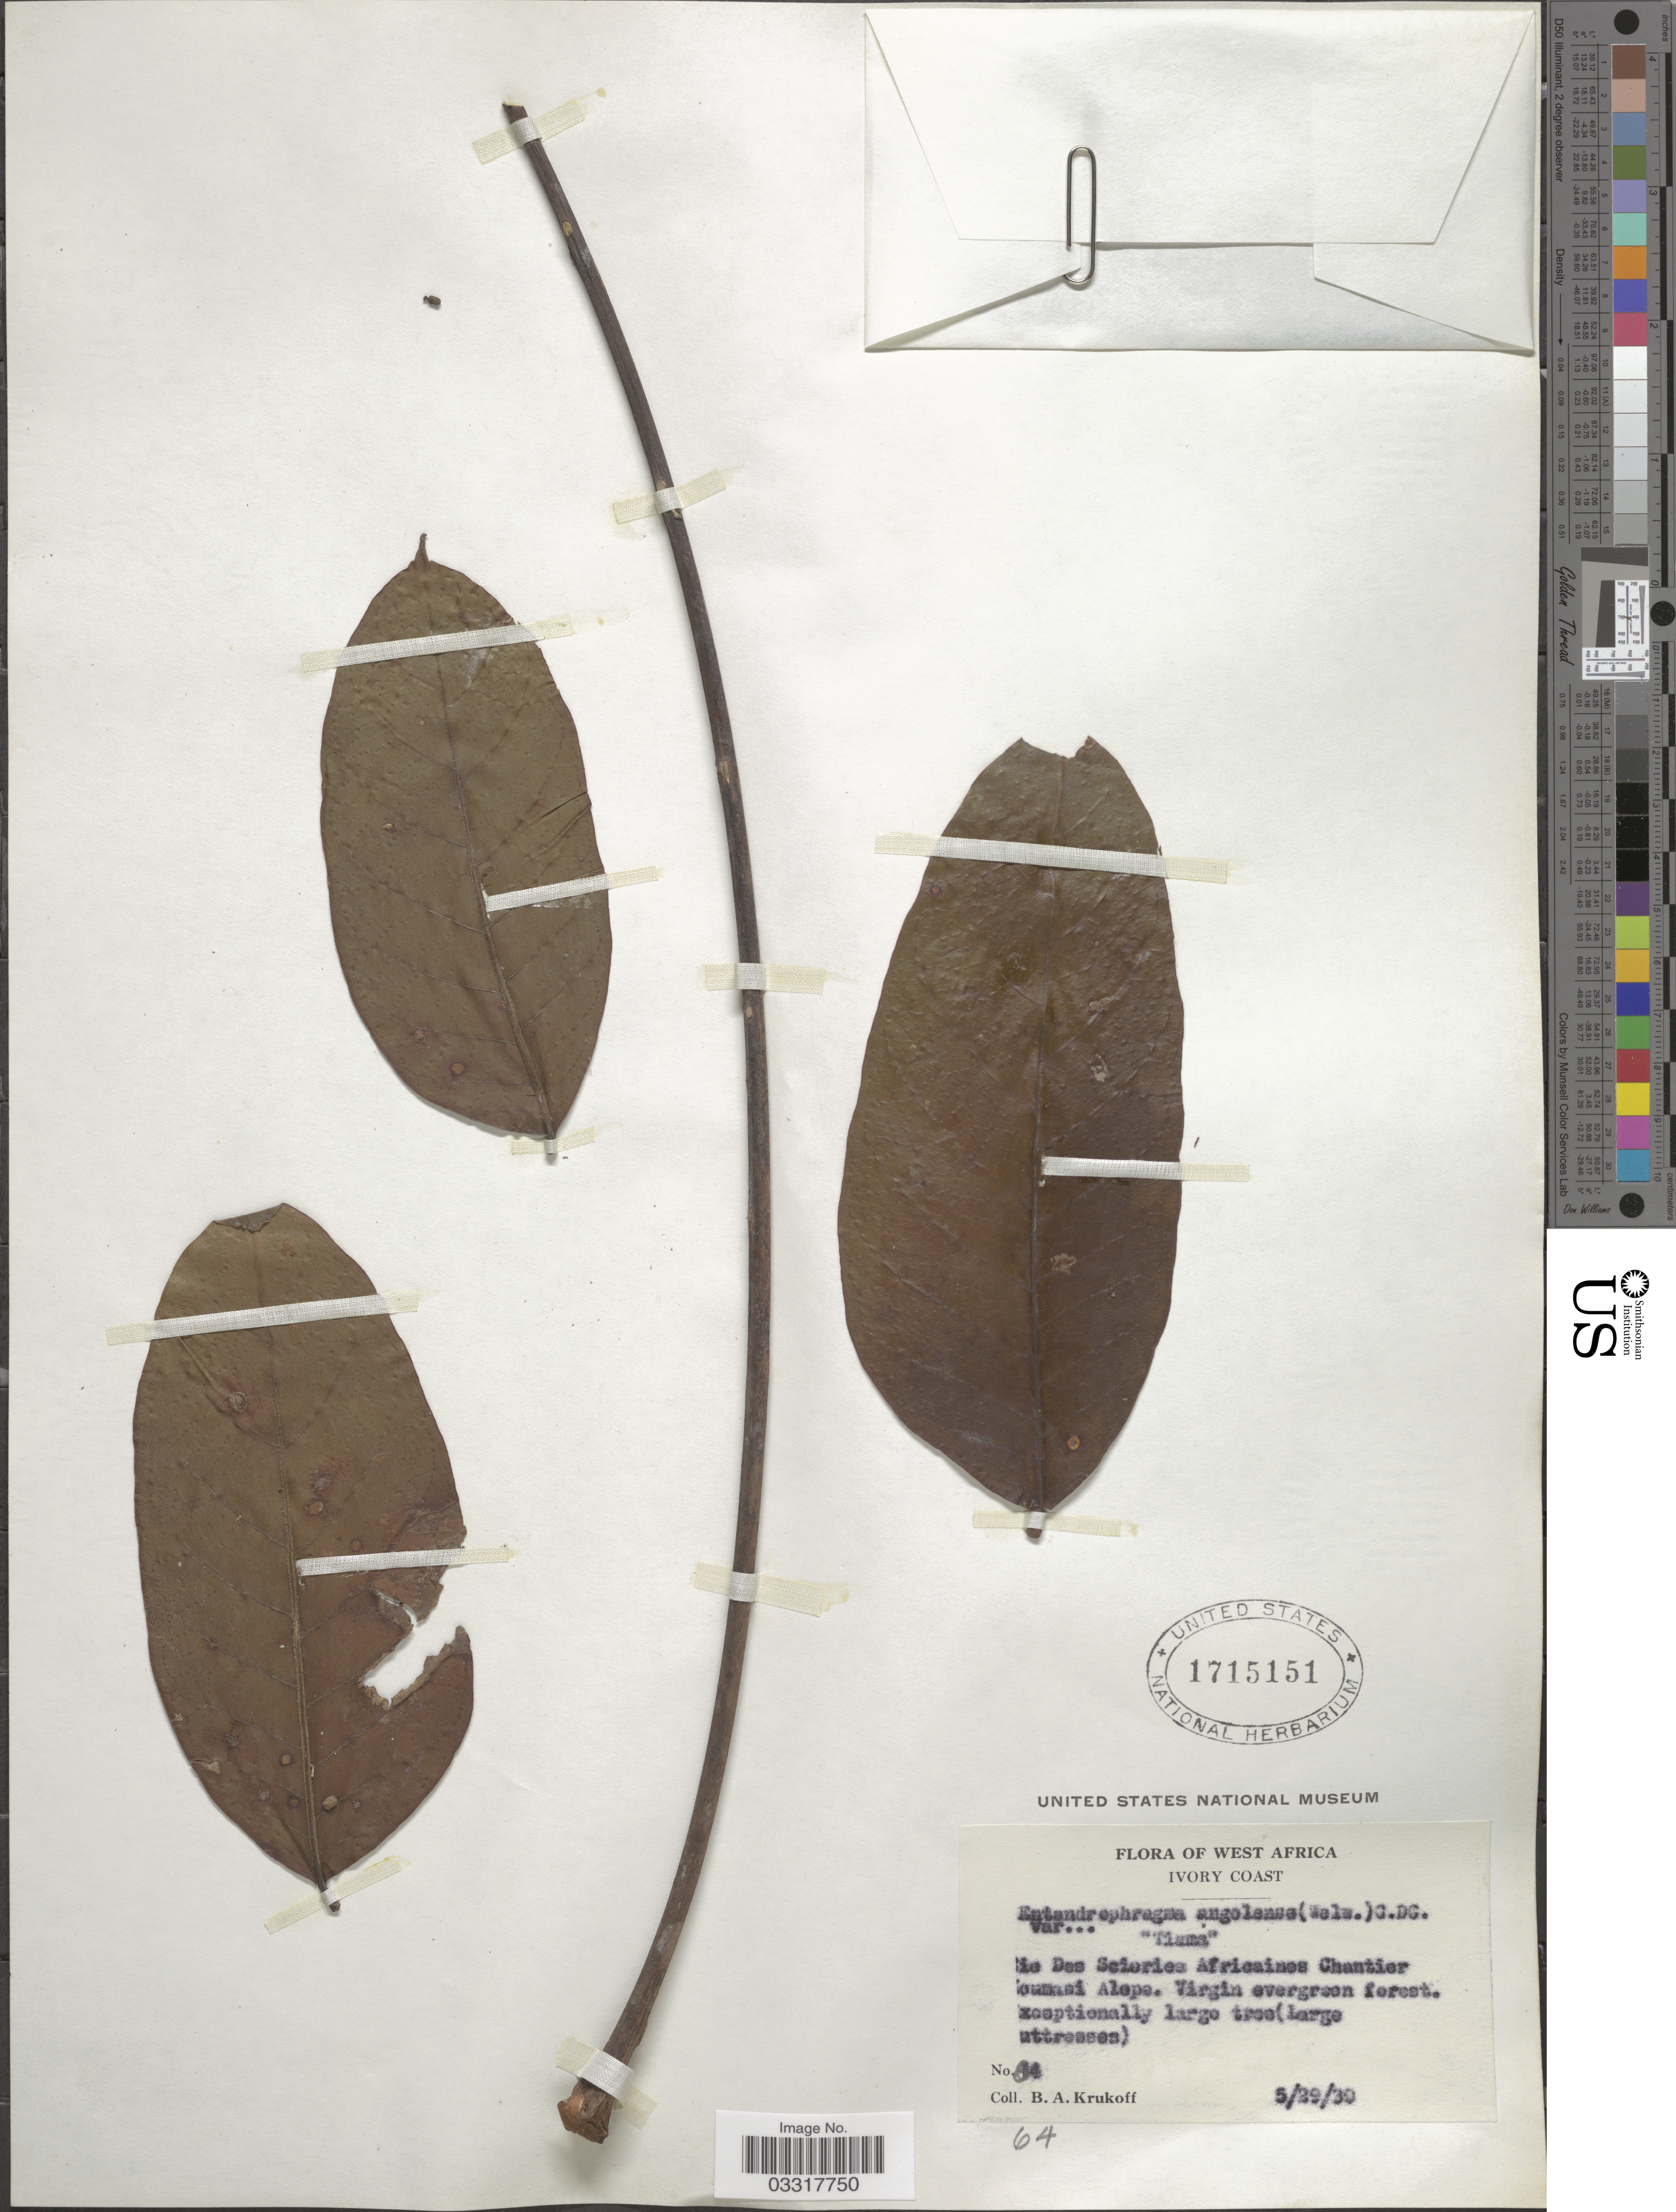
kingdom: Plantae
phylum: Tracheophyta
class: Magnoliopsida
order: Sapindales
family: Meliaceae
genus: Entandrophragma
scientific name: Entandrophragma angolense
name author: (Welw.) C. DC.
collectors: B. A. Krukoff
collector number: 64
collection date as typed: Transcribed d/m/y: 29/5/30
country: Ivory Coast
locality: West Africa, Cie Des Scieries Africaines Chantier Gorke Kin 82 Agboville.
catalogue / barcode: US 1715151